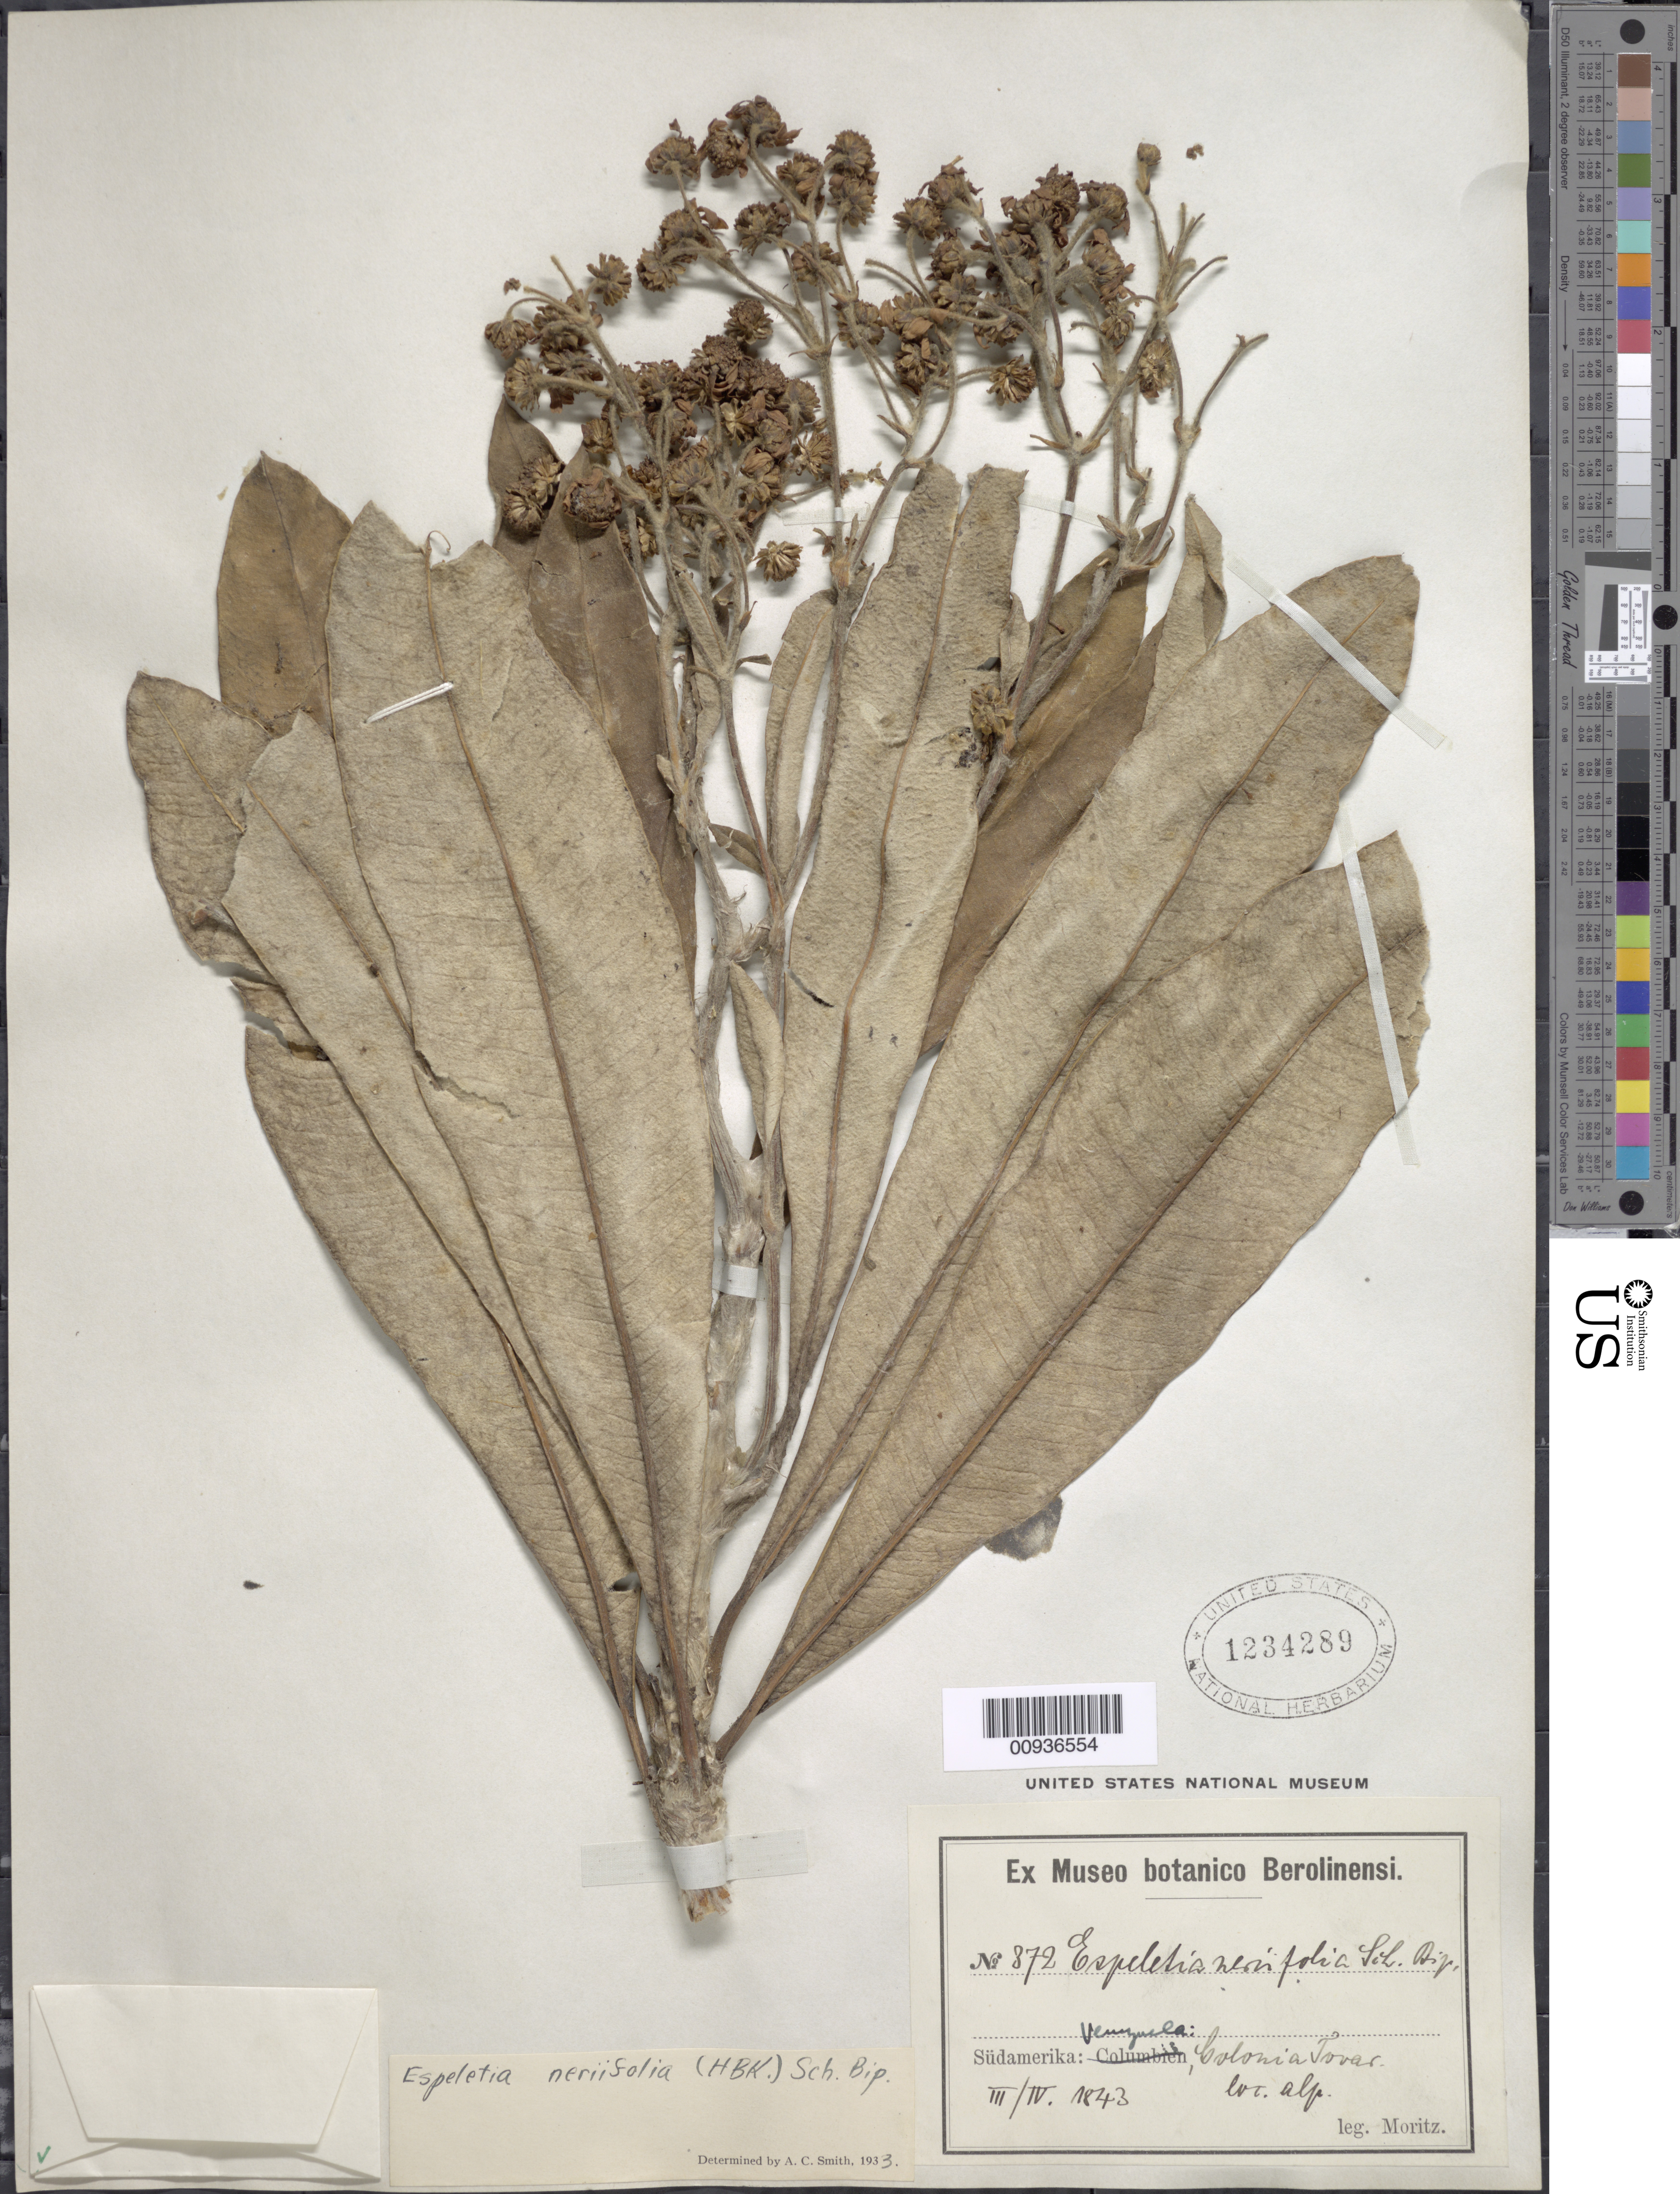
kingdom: Plantae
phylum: Tracheophyta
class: Magnoliopsida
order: Asterales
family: Asteraceae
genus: Libanothamnus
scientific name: Libanothamnus neriifolius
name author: (Sch. Bip. ex Wedd.) Ernst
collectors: Moritz, --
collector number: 372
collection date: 1843-03-31/1843-04-01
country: Venezuela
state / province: Aragua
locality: Colonia Tovar.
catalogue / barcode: US 1234289